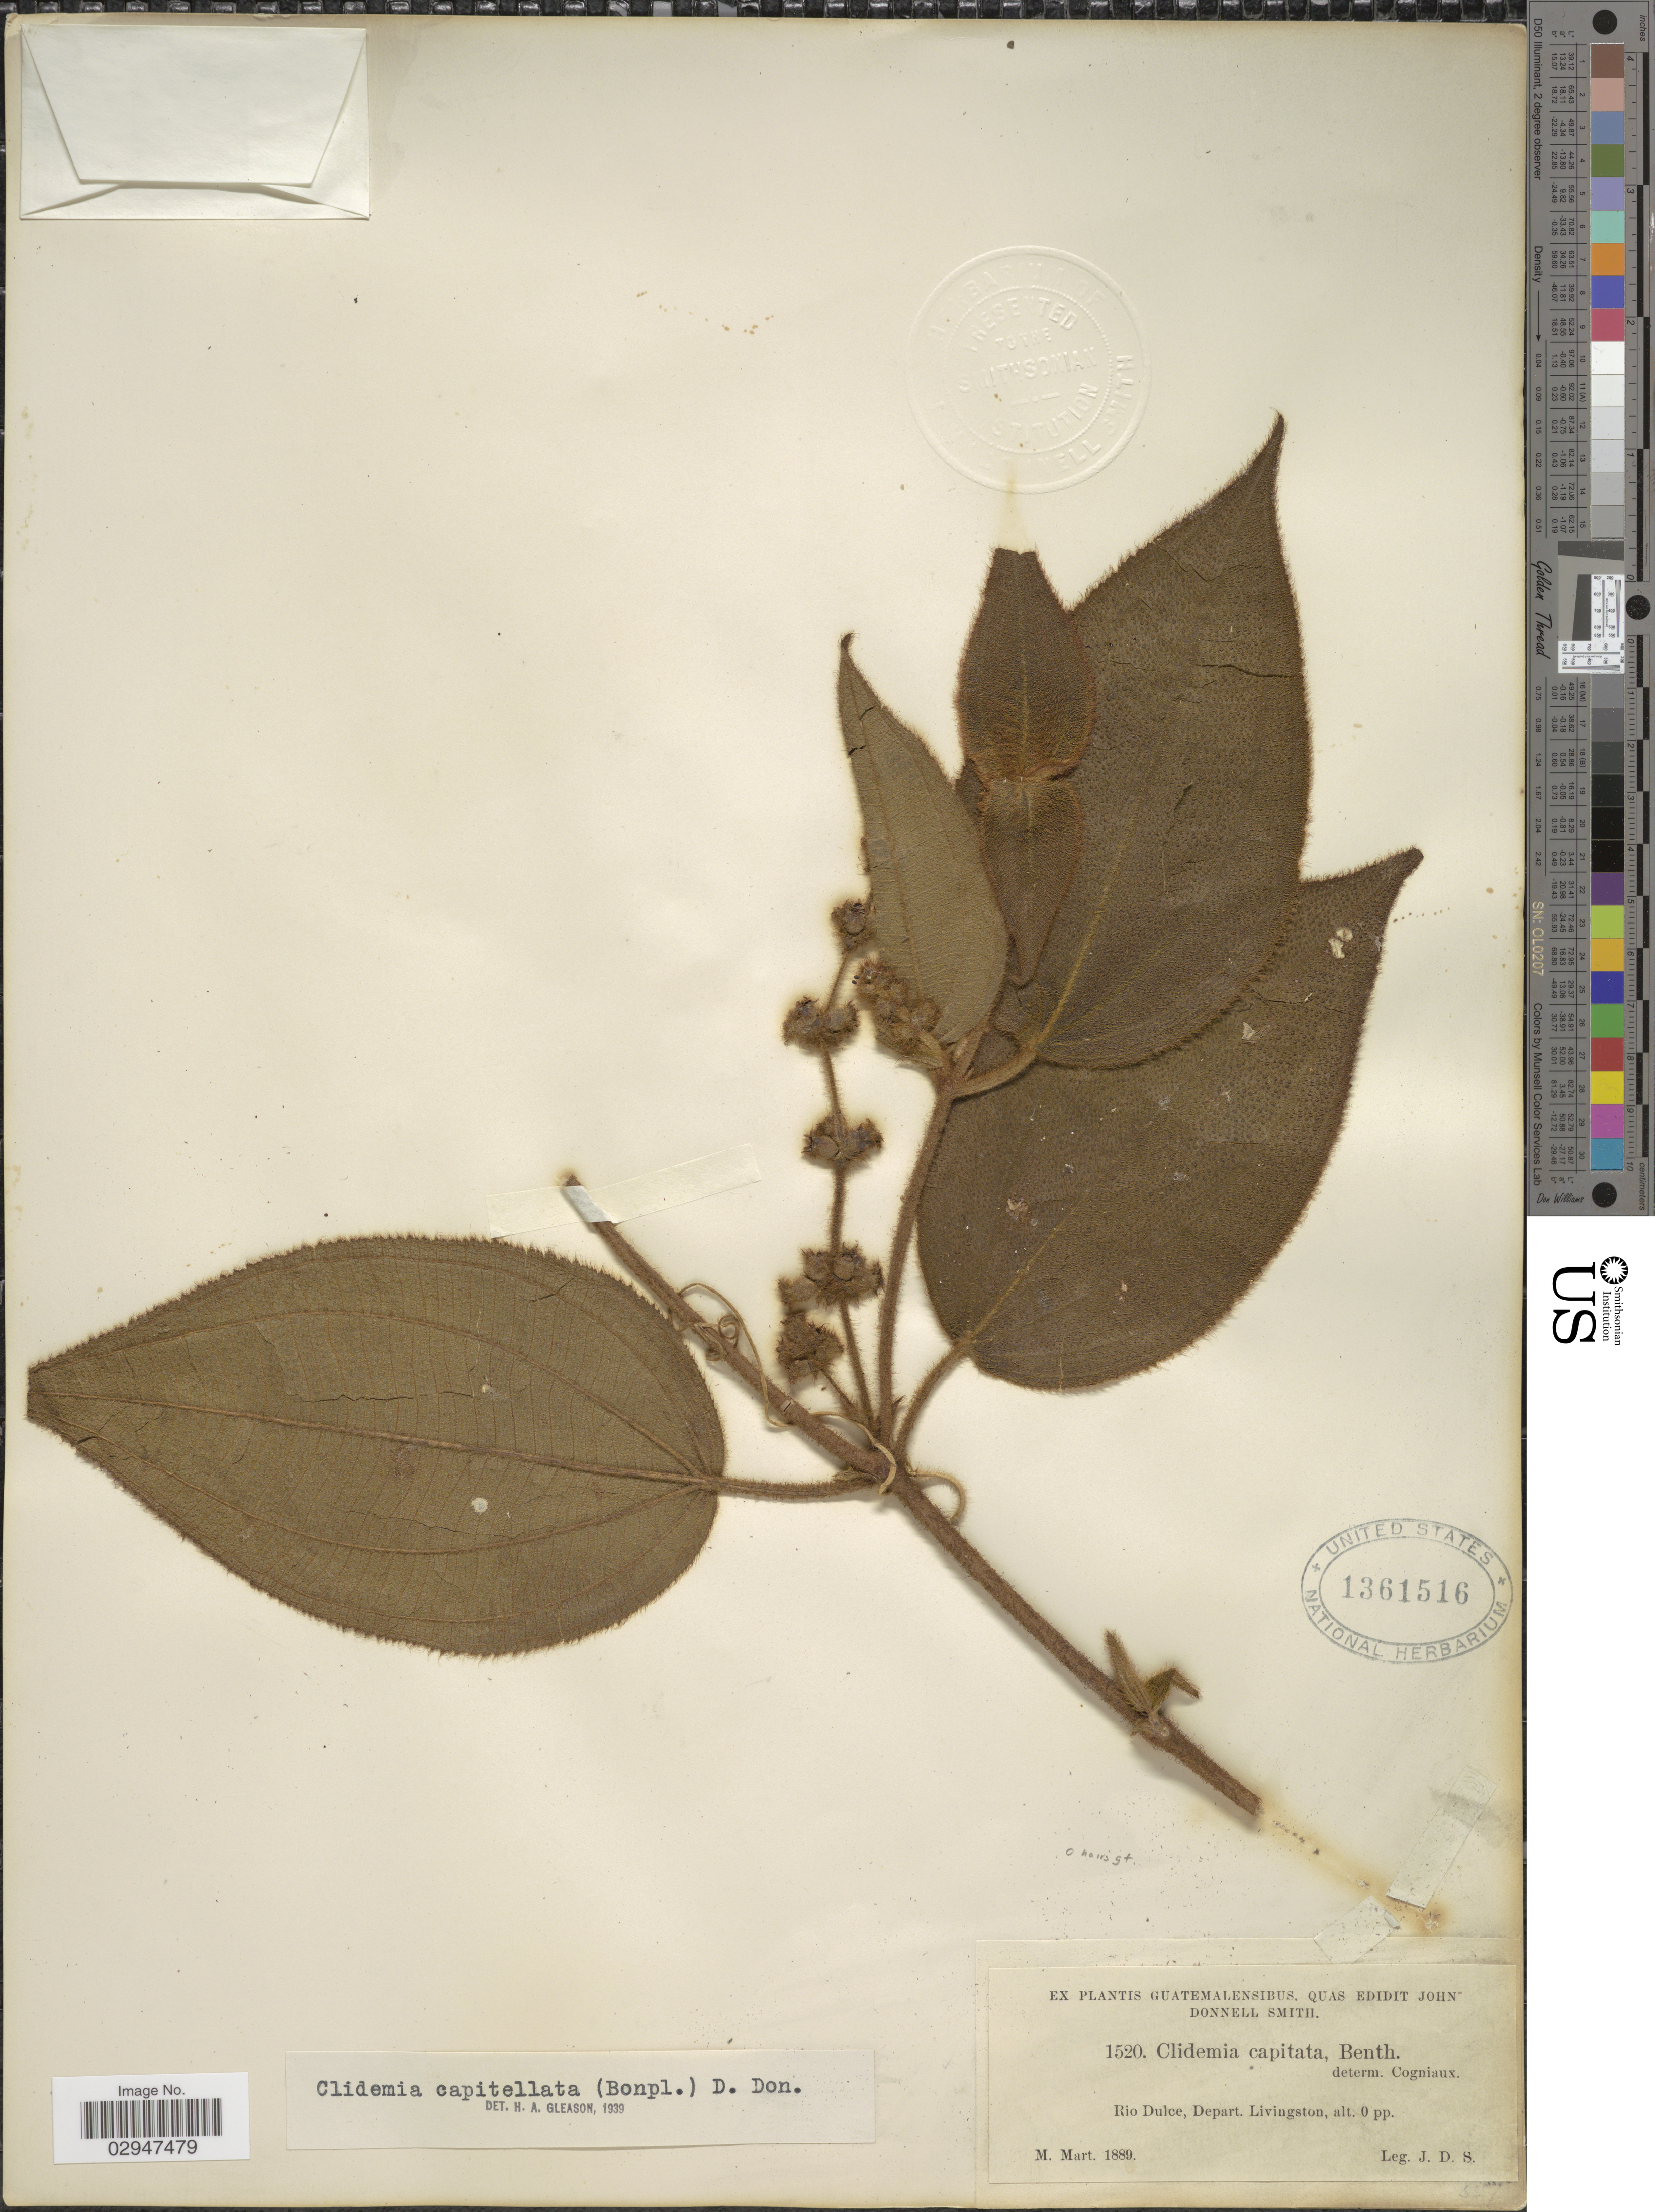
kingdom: Plantae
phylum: Tracheophyta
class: Magnoliopsida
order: Myrtales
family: Melastomataceae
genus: Clidemia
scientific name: Clidemia capitellata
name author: (Bonpl.) D. Don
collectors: J. Donnell Smith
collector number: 1520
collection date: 1889-03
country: Guatemala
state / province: Izabal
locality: Rio Dulce, Depart. Livingston.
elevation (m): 0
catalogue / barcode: US 1361516